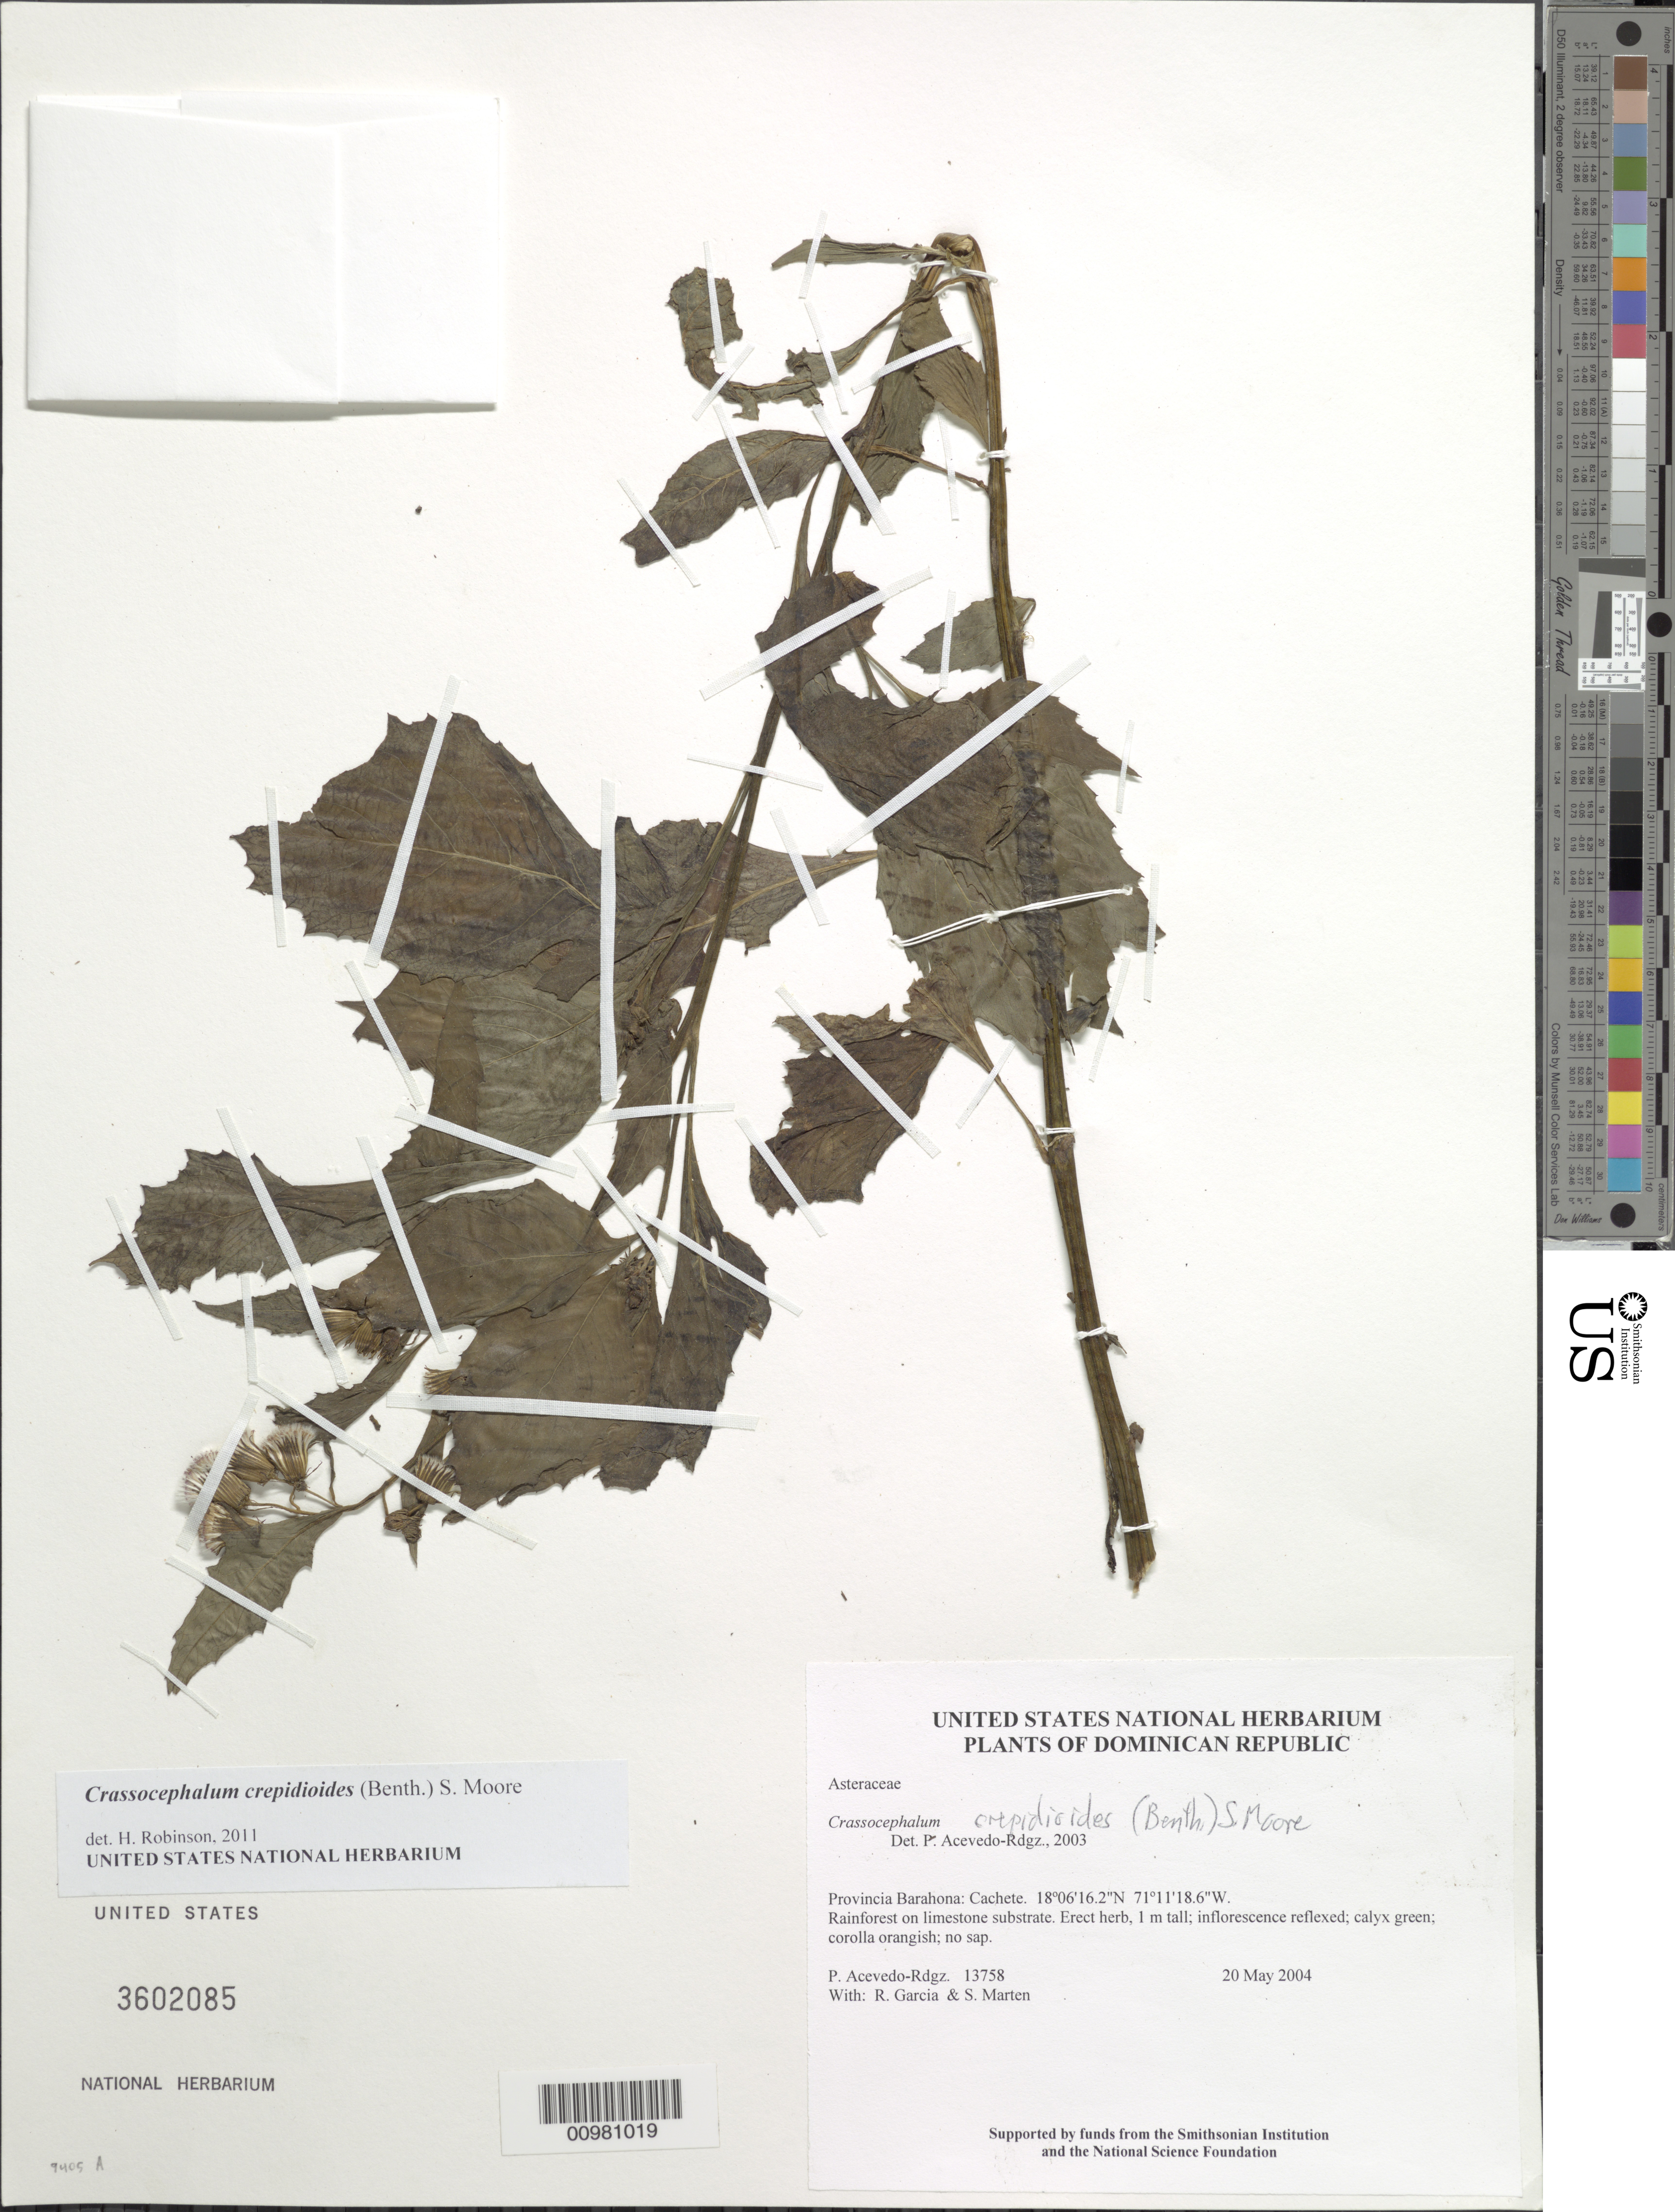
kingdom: Plantae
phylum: Tracheophyta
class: Magnoliopsida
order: Asterales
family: Asteraceae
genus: Crassocephalum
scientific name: Crassocephalum crepidioides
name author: (Benth.) S. Moore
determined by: Robinson, Harold E., (US)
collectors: P. Acevedo-Rodr., R. G. García & S. Marten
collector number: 13758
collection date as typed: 20 May 2004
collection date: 2004-05-20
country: Dominican Republic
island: Hispaniola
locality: Provincia Barahona: Cachete.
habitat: Rainforest on limestone substrate.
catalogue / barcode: US 3602085